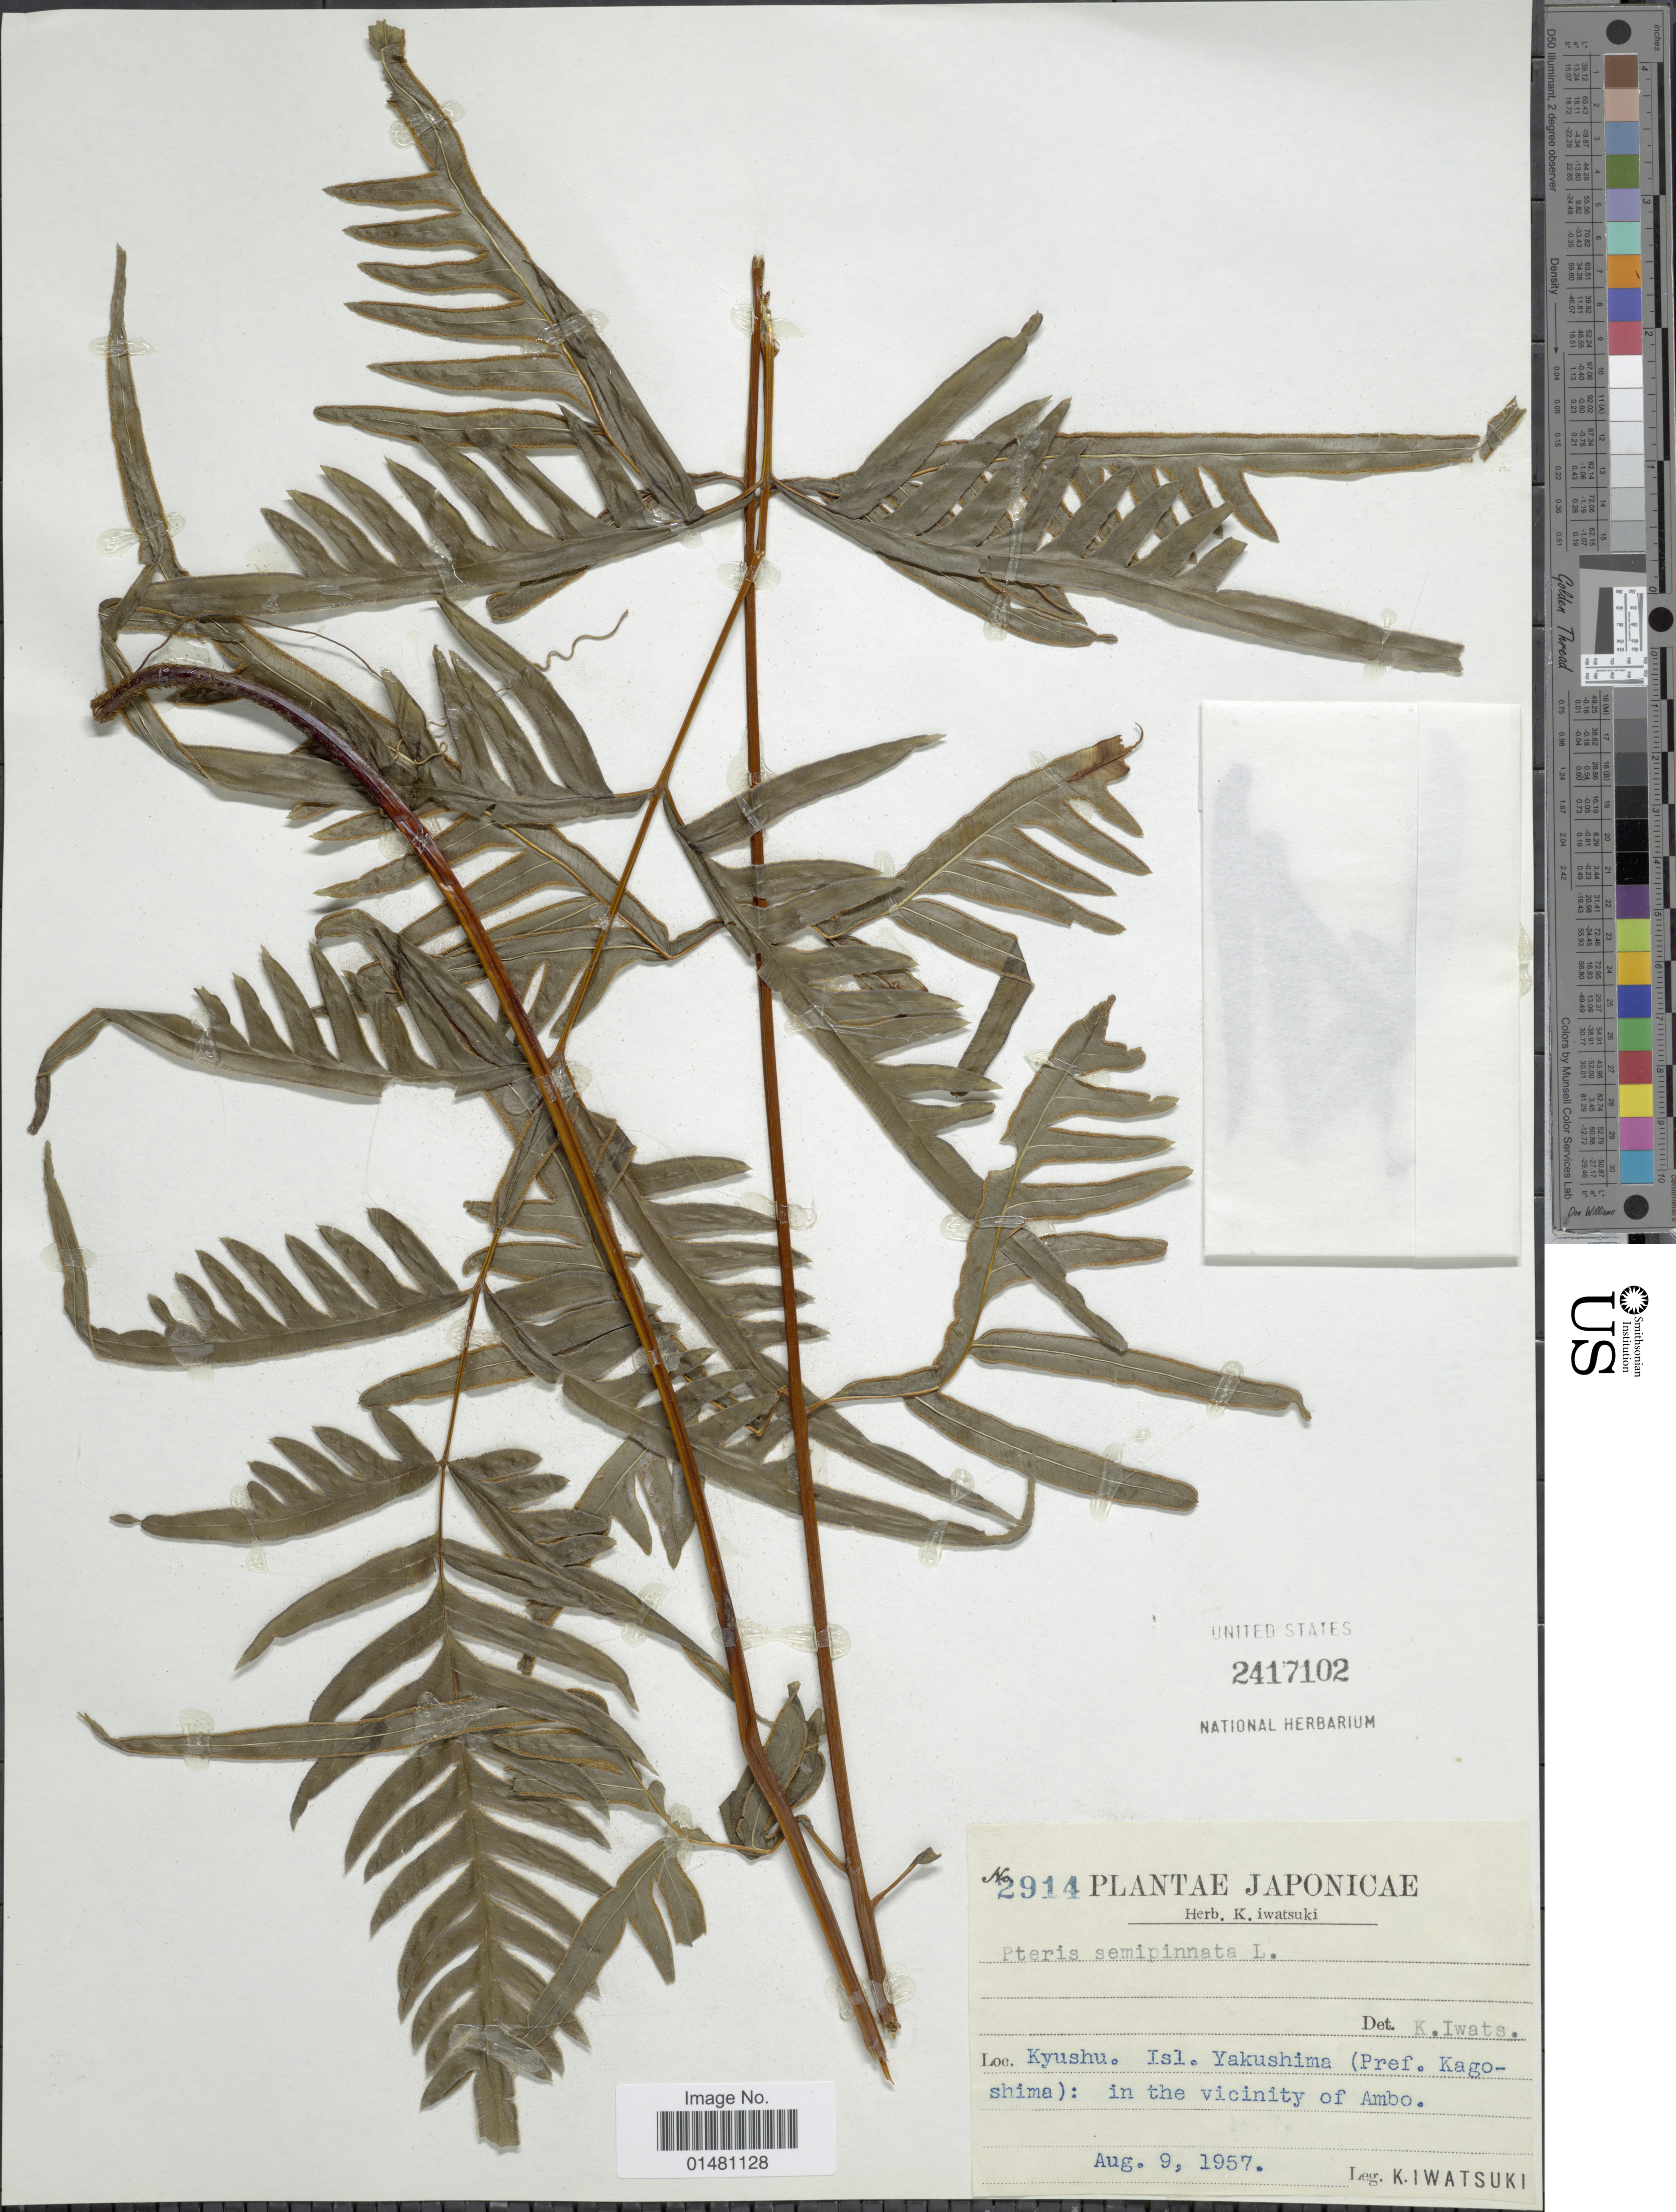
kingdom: Plantae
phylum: Tracheophyta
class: Polypodiopsida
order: Polypodiales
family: Pteridaceae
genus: Pteris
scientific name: Pteris semipinnata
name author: L.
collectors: K. Iwatsuki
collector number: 2914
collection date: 1957-08-09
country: Japan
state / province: Kagosima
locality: Kyushu Isl Yakushima (Pref Kagoshima): in the vicinity of Ambo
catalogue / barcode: US 2417102